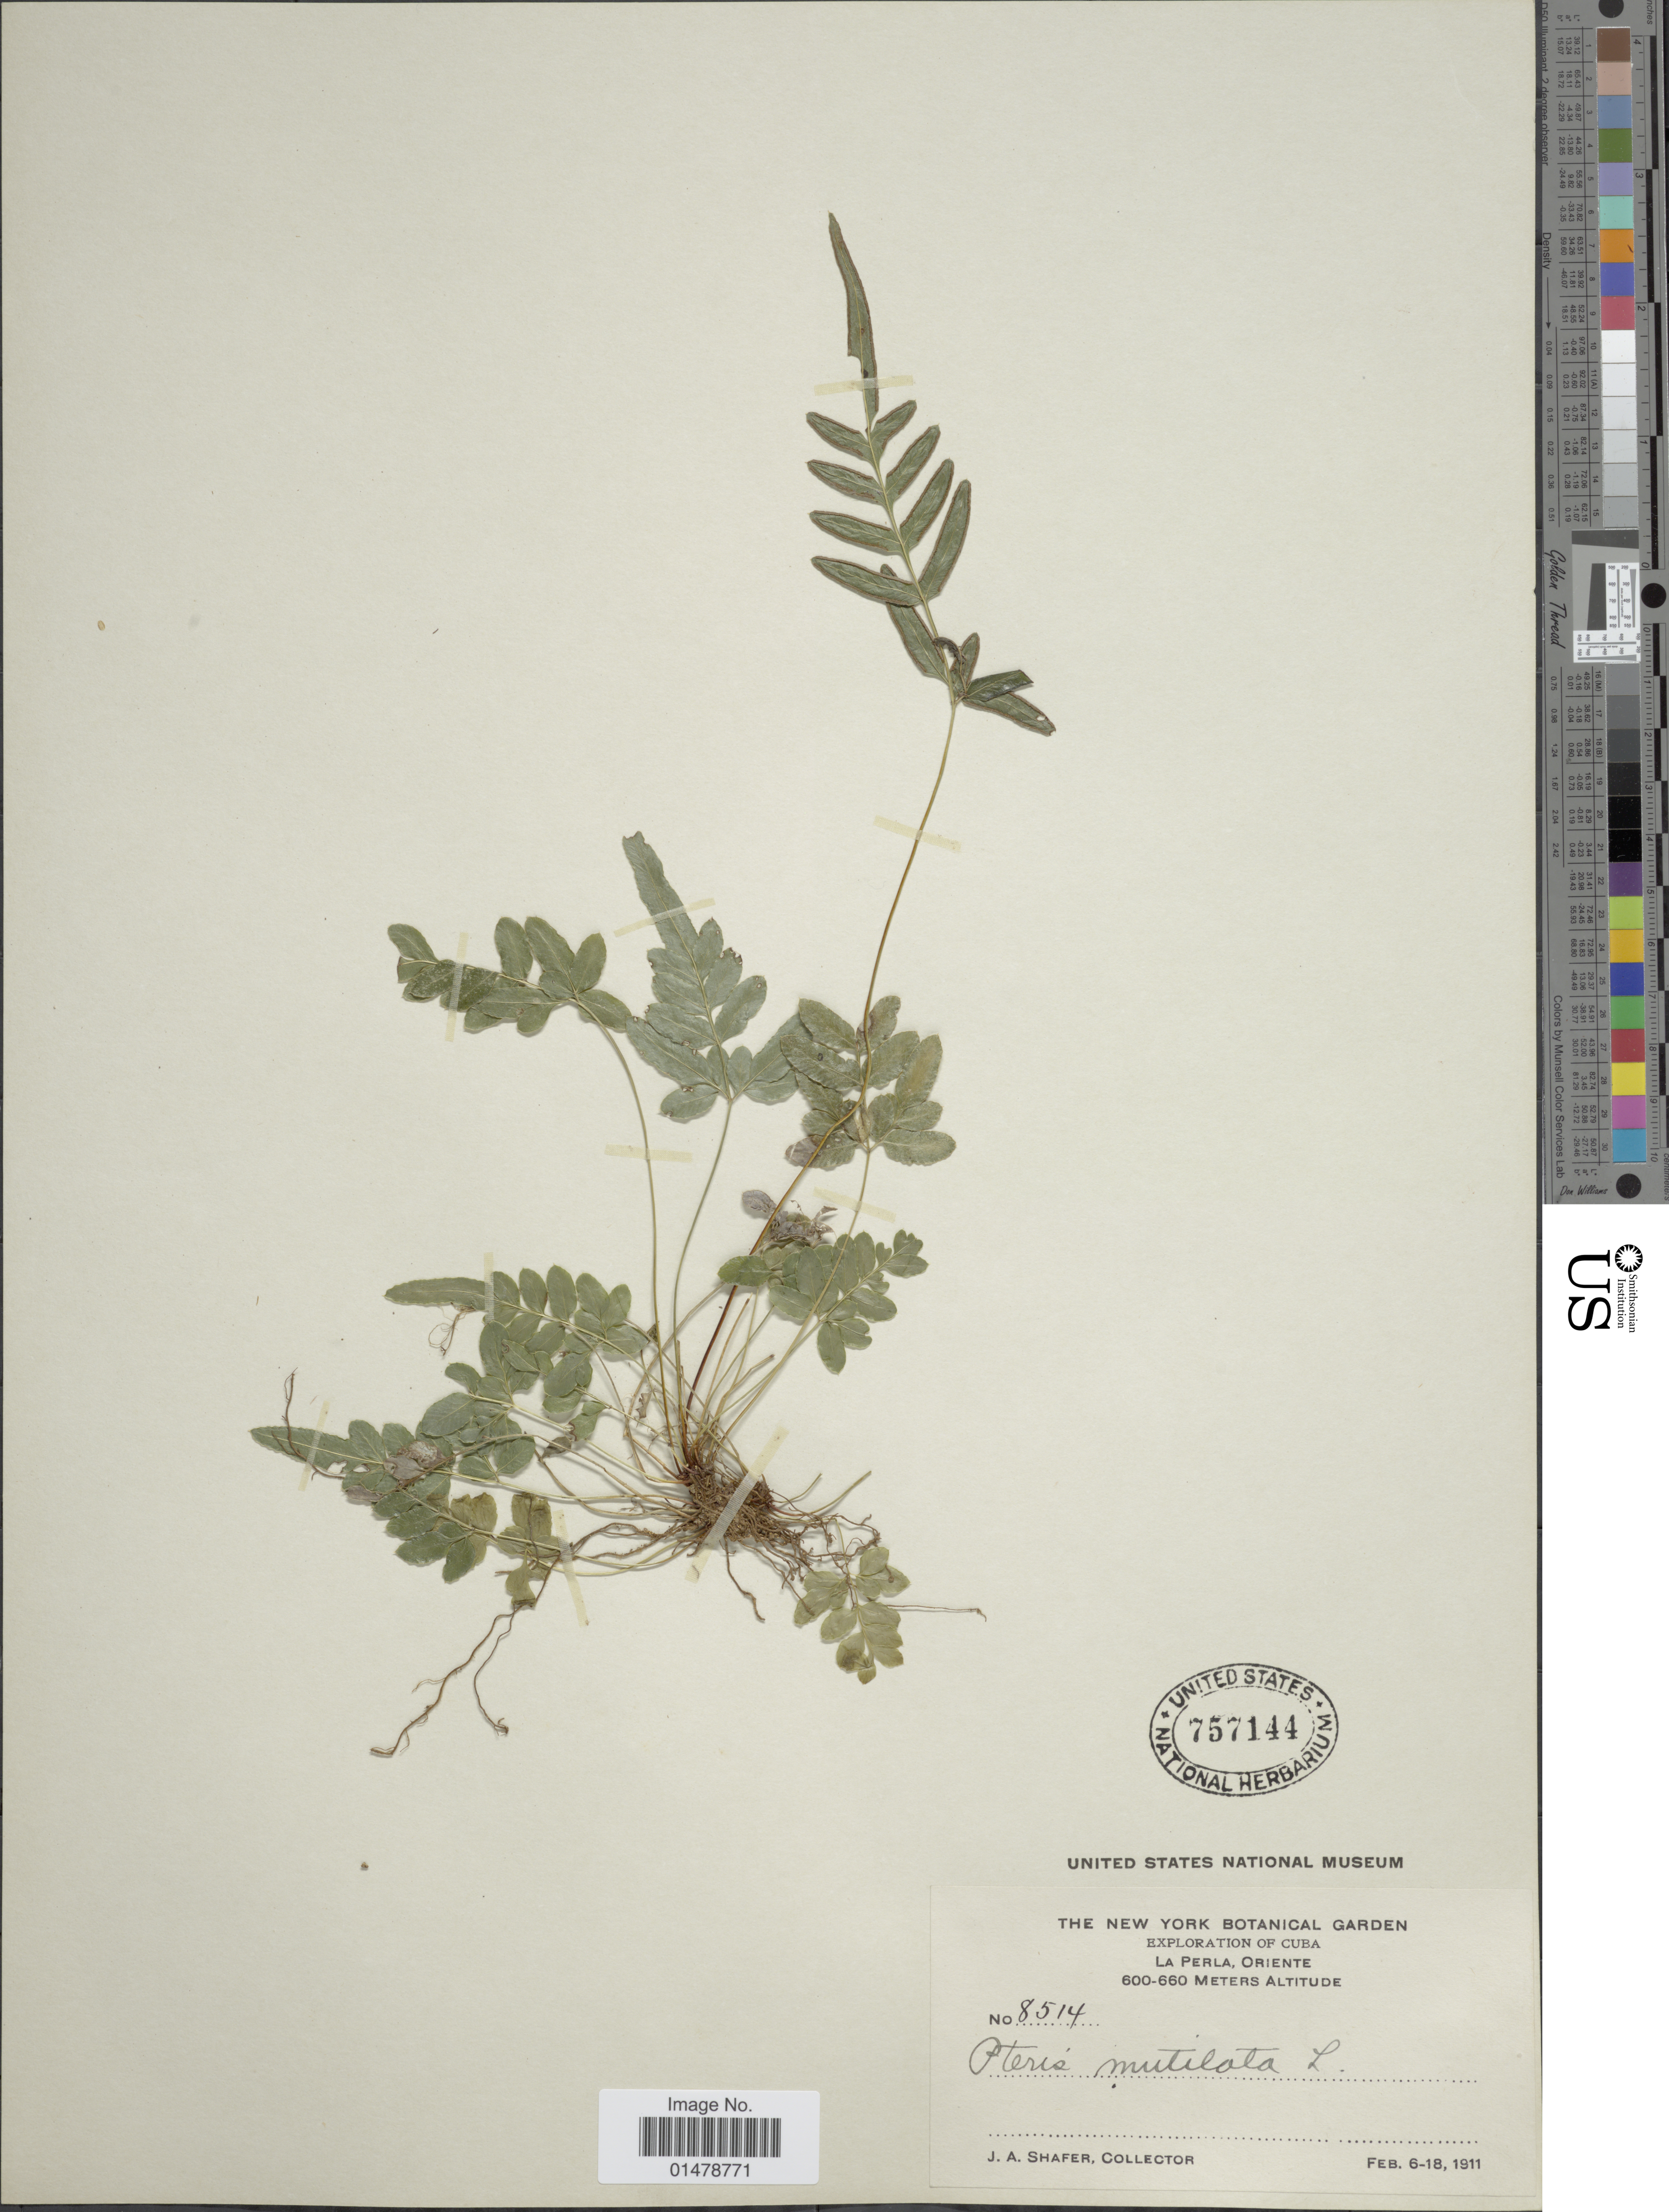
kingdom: Plantae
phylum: Tracheophyta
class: Polypodiopsida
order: Polypodiales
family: Pteridaceae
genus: Pteris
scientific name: Pteris mutilata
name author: L.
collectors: J. A. Shafer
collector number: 8514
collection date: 1911-02-06/1911-02-18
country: Cuba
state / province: Oriente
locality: La Perla.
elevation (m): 600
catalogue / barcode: US 757144